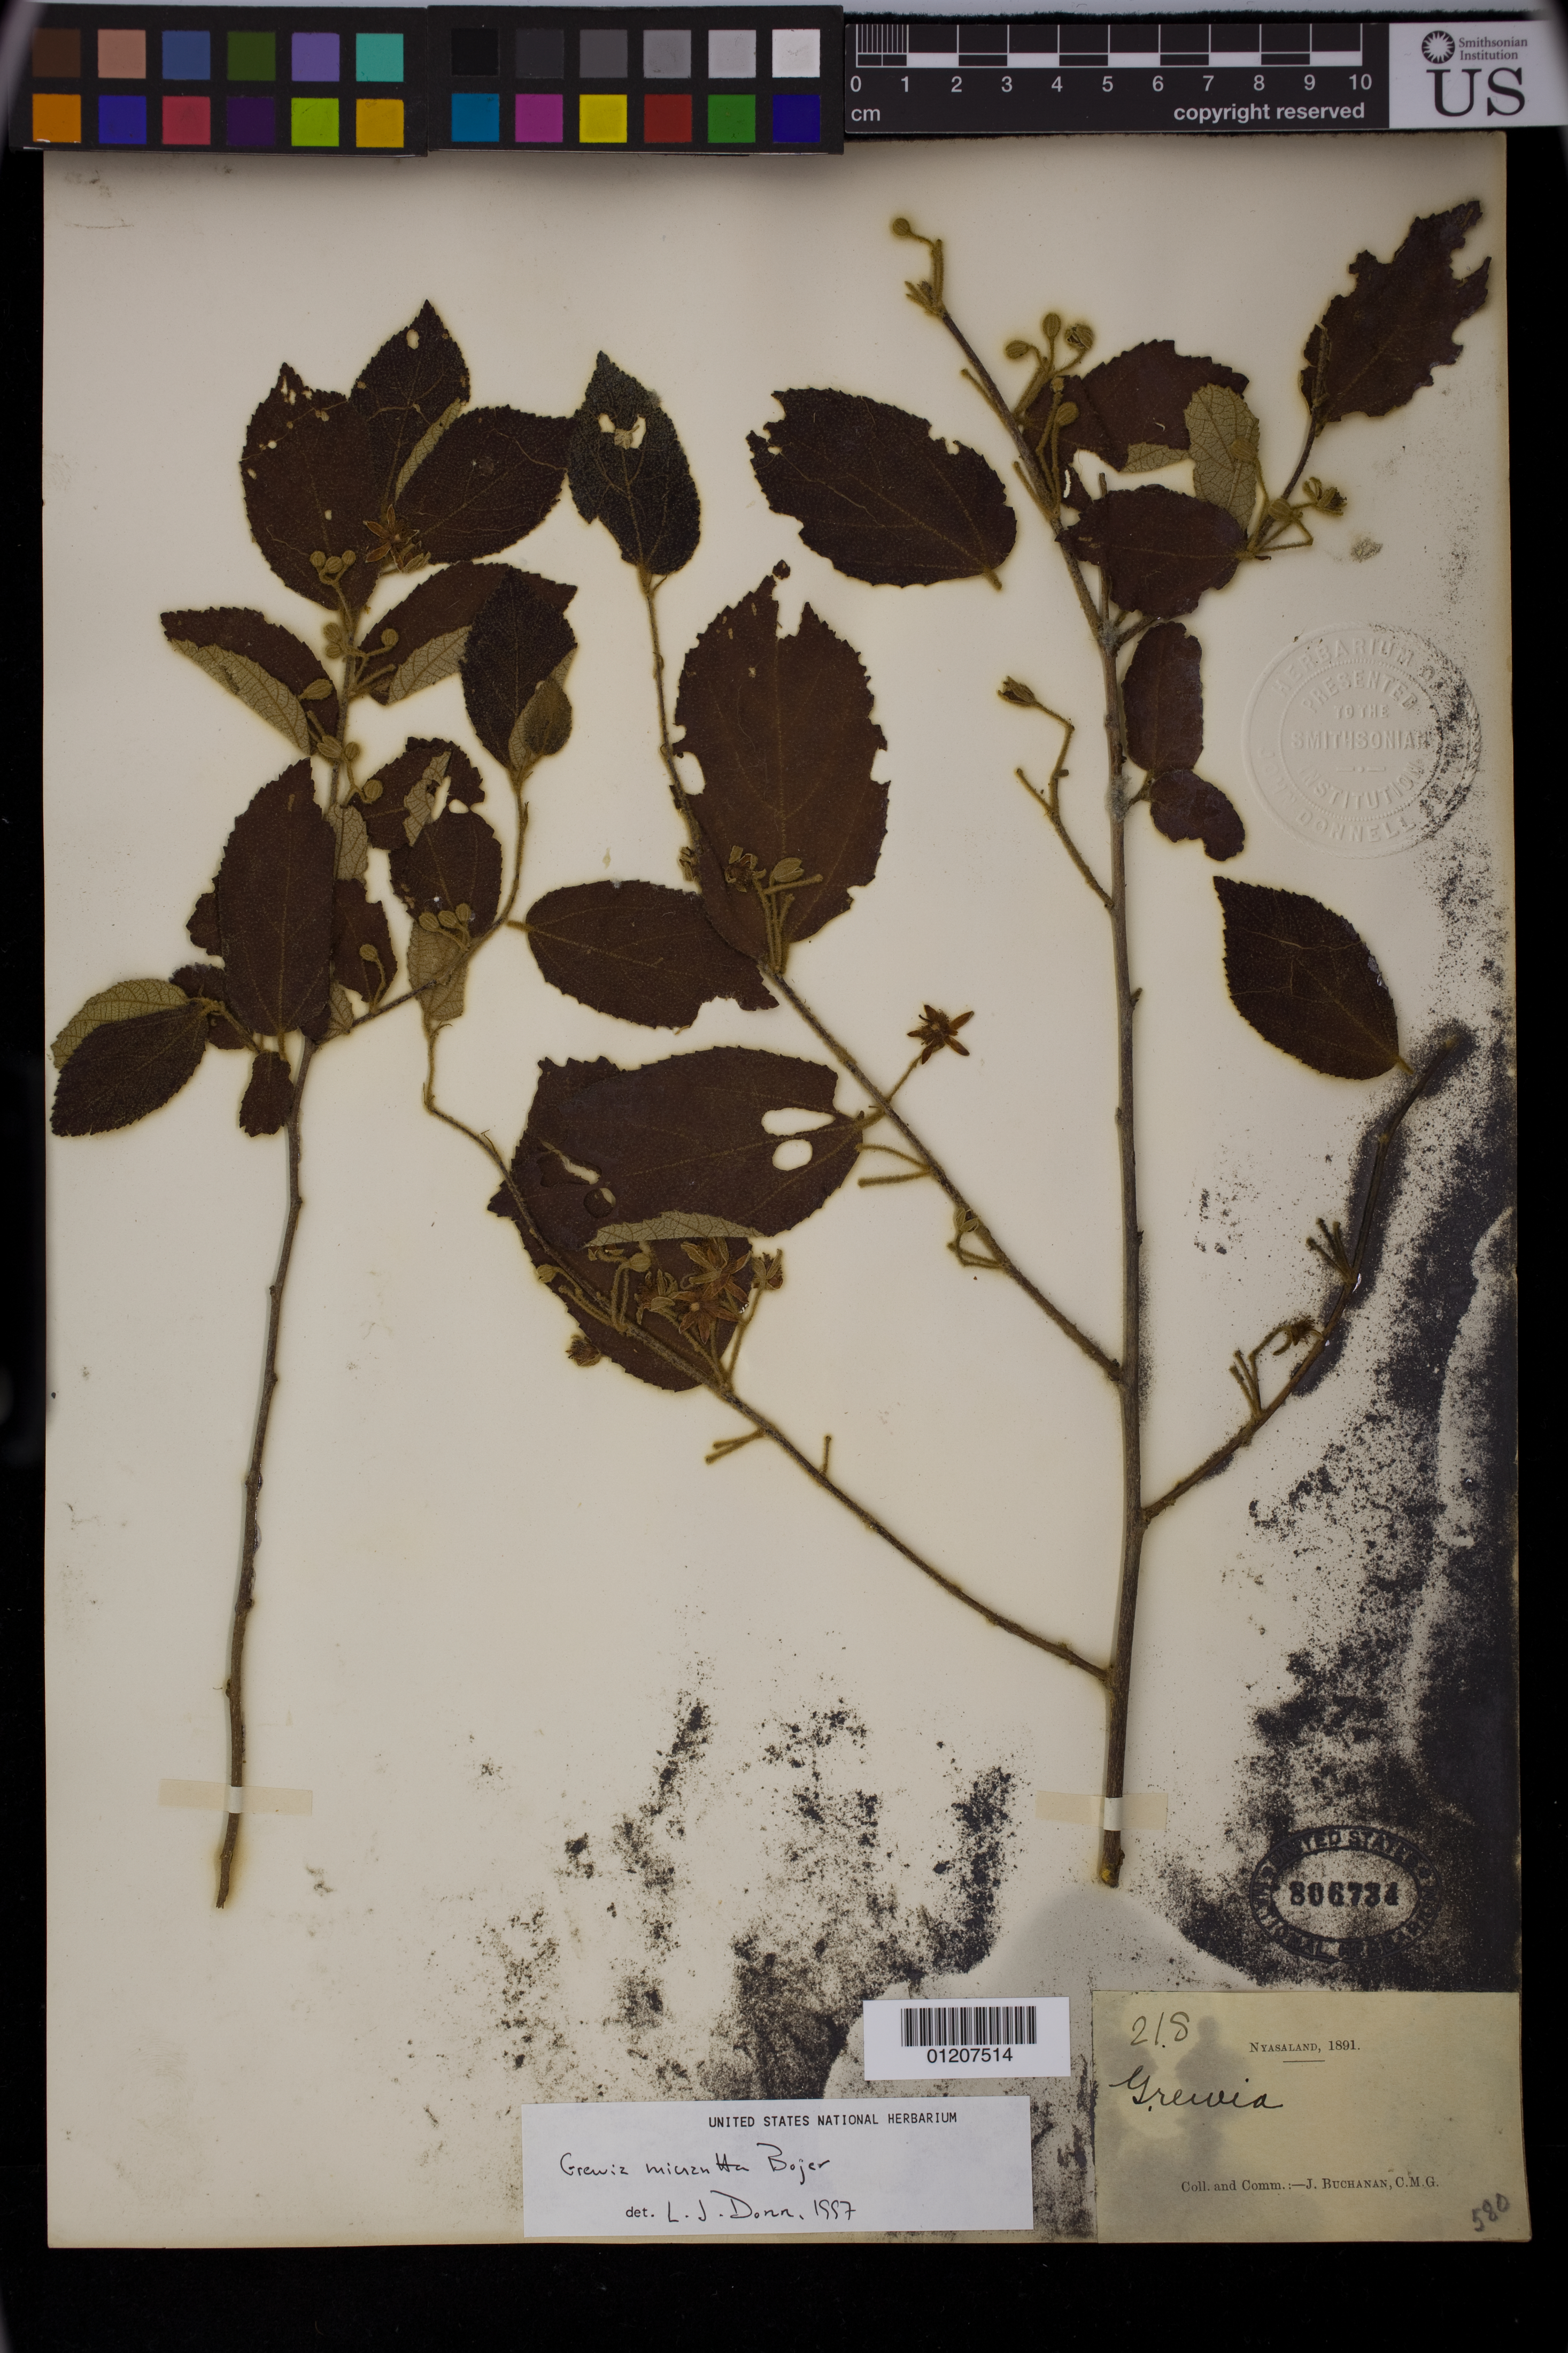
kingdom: Plantae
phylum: Tracheophyta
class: Magnoliopsida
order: Malvales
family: Malvaceae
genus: Grewia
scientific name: Grewia micrantha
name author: Bojer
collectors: J. Buchanan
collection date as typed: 1891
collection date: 1891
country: Malawi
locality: Nyasaland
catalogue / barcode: US 806784